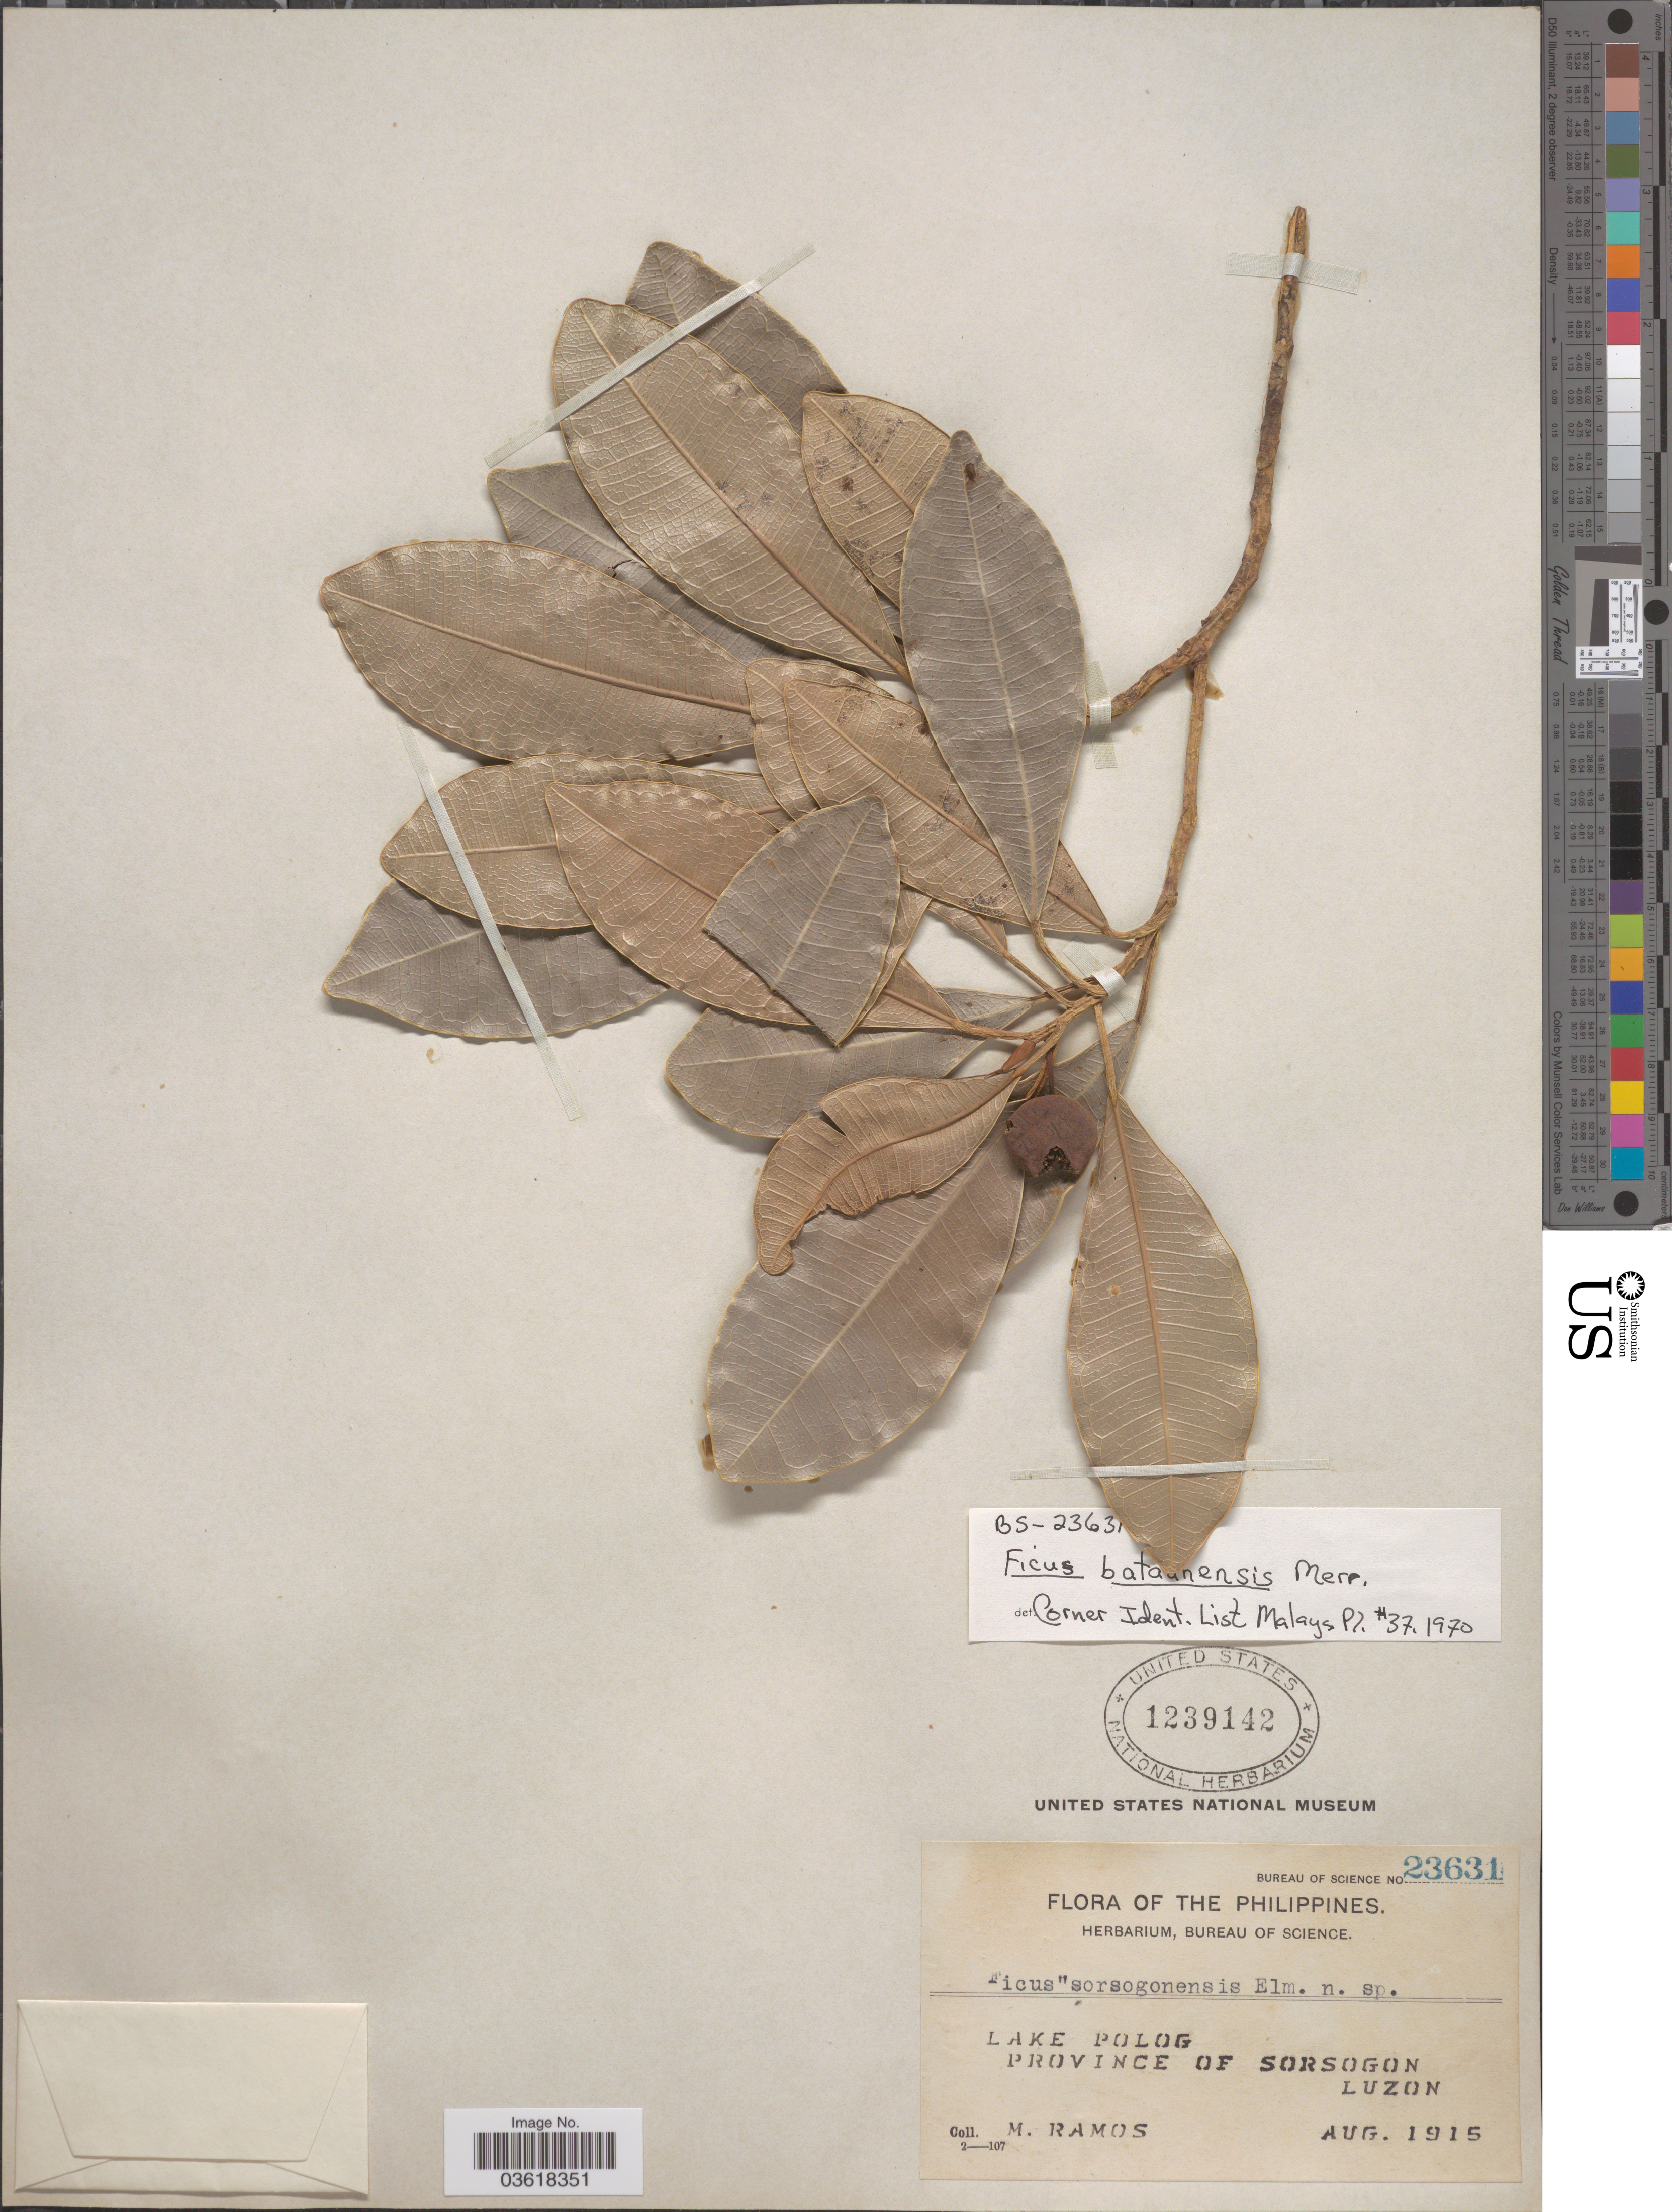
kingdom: Plantae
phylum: Tracheophyta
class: Magnoliopsida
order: Rosales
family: Moraceae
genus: Ficus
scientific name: Ficus bataanensis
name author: Merr.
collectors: M. Ramos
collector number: Bureau of science 23631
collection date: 1915-08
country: Philippines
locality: Lake Polog, Province of Sorsogon, Luzon.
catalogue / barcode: US 1239142